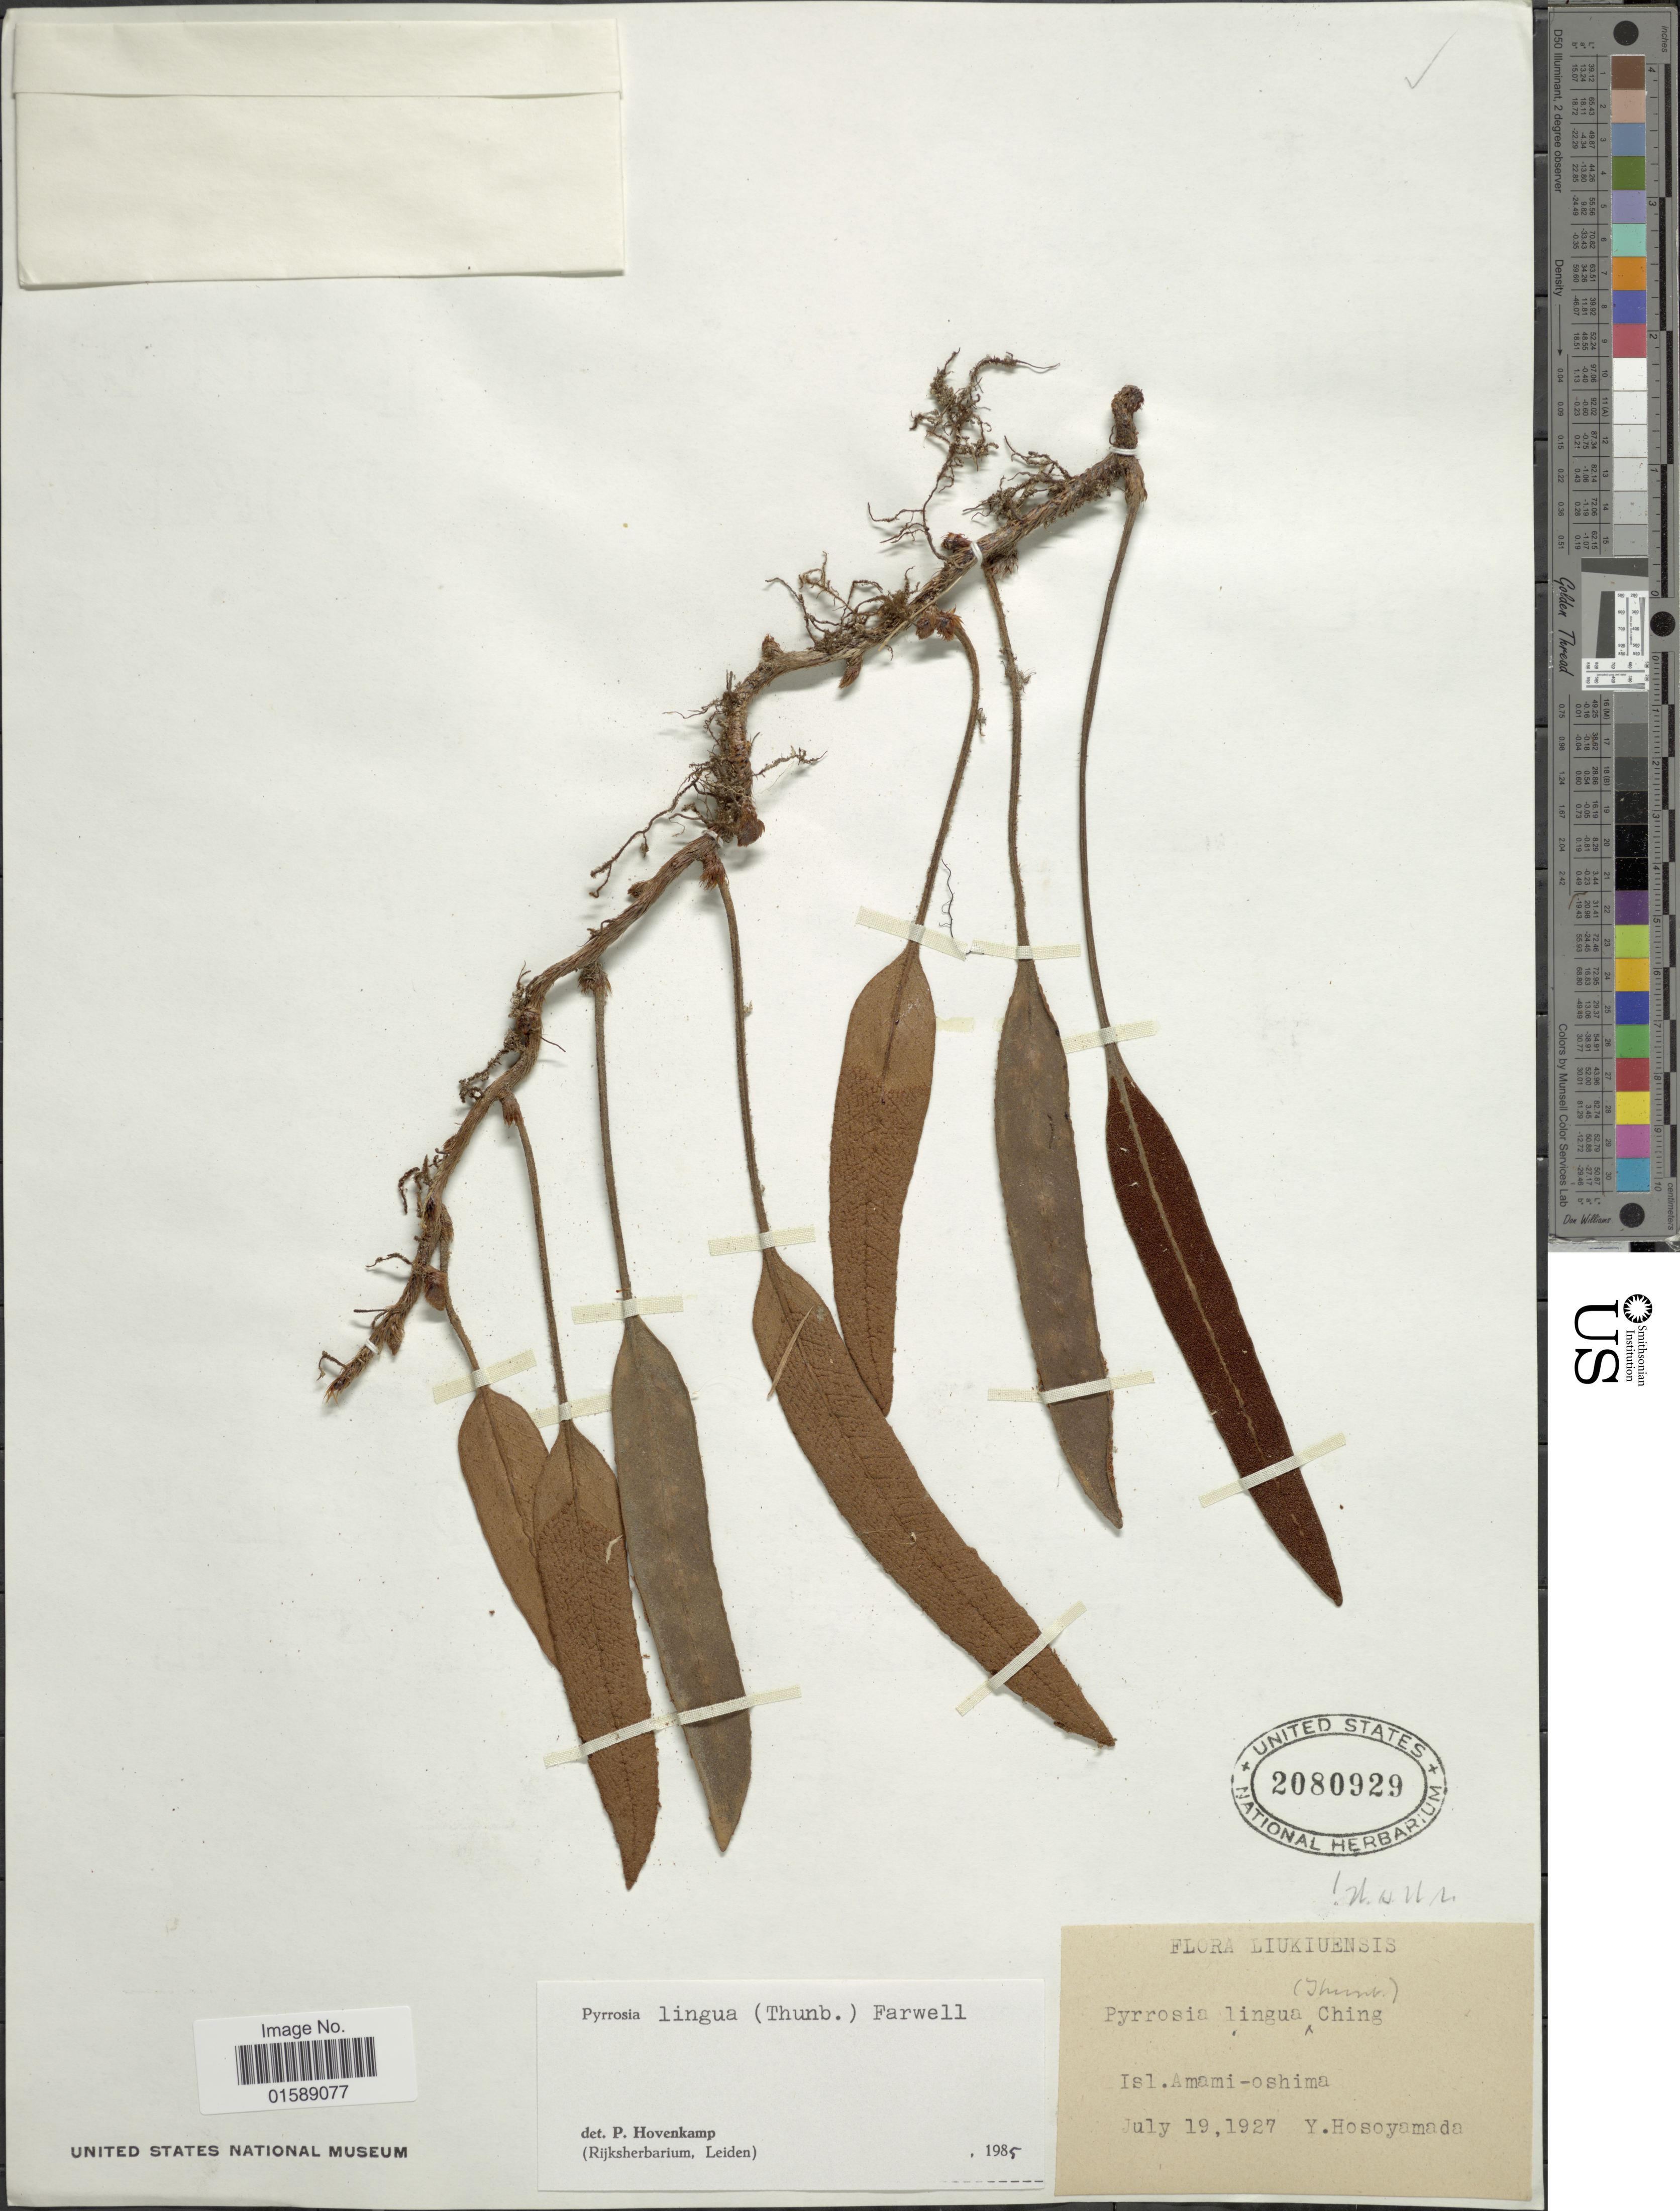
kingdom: Plantae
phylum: Tracheophyta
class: Polypodiopsida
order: Polypodiales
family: Polypodiaceae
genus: Pyrrosia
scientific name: Pyrrosia lingua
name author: (Thurb.) Farw.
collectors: Y. Hosoyamada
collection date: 1927-07-19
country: Japan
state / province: Okinawa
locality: Liukiuensis. Isl. Amami-oshima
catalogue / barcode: US 2080929